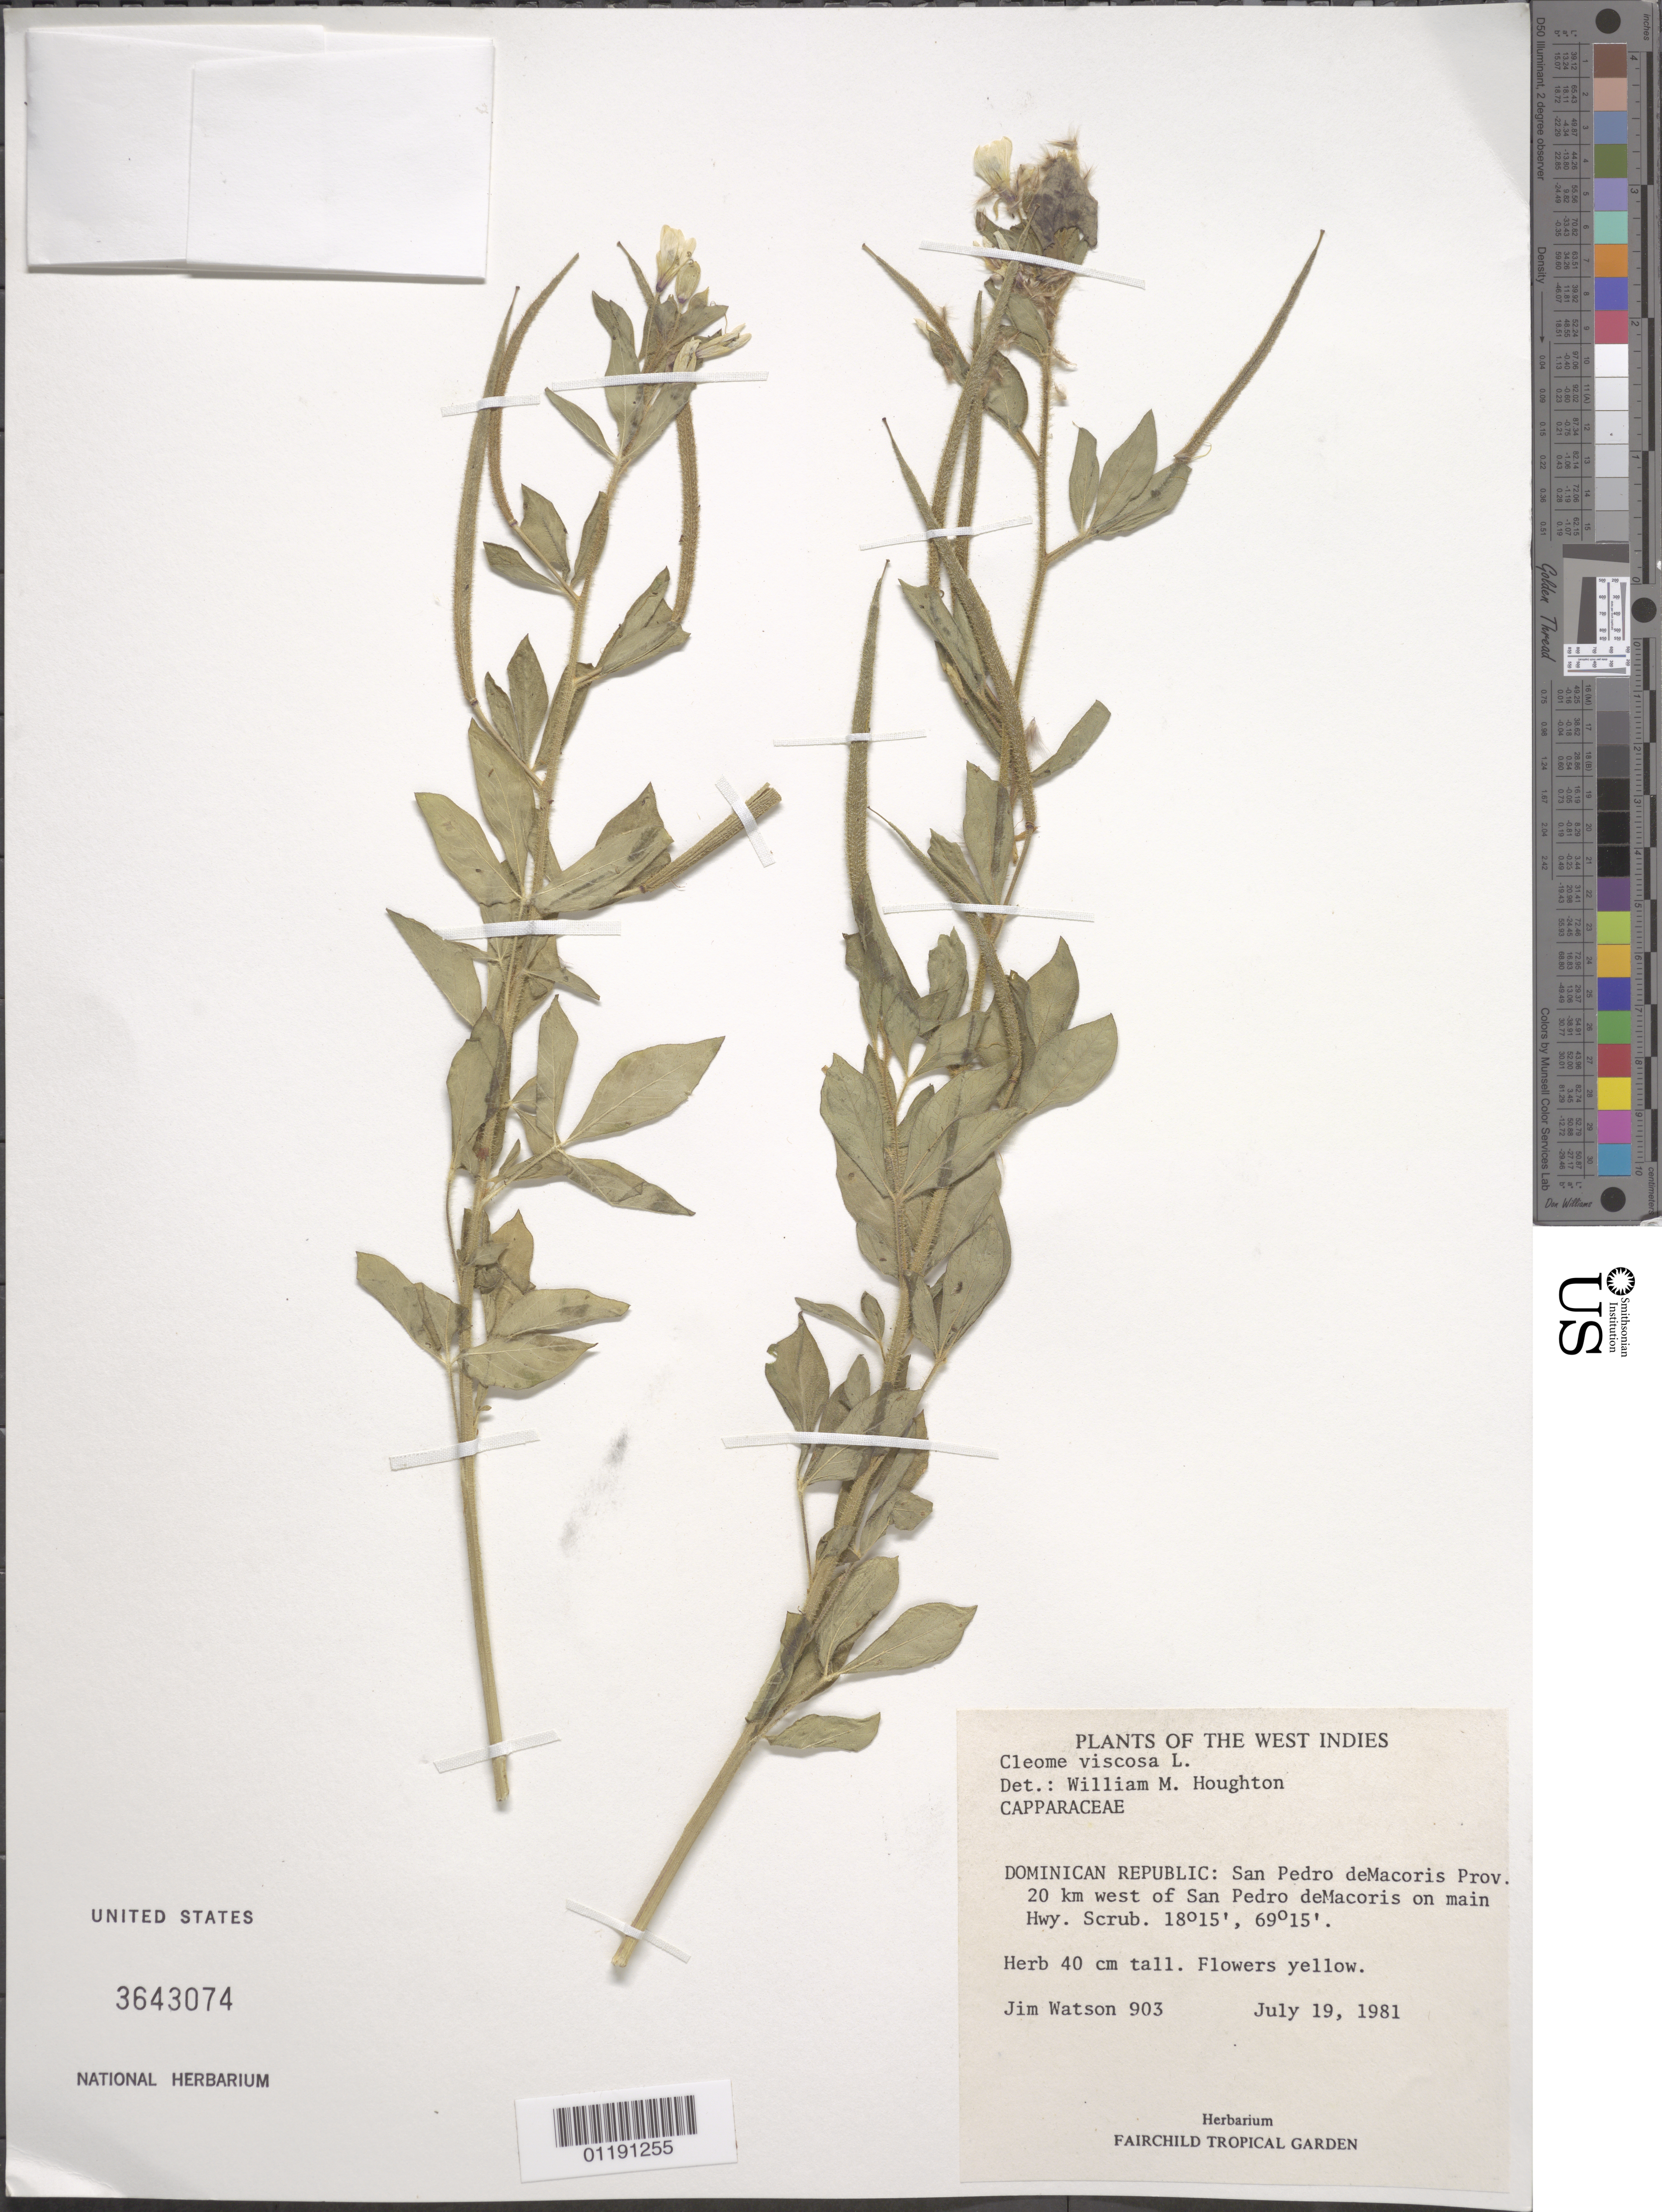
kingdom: Plantae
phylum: Tracheophyta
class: Magnoliopsida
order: Brassicales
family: Cleomaceae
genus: Arivela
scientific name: Arivela viscosa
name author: (L.) Raf.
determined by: Strong, M. T., (US), Smithsonian Institution - National Museum of Natural History (UNITED STATES)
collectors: J. Watson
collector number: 903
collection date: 1981-07-19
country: Dominican Republic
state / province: San Pedro de Macorís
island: Hispaniola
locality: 20 km W of San Pedro de Marcorís on main Hwy.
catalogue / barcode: US 3643074